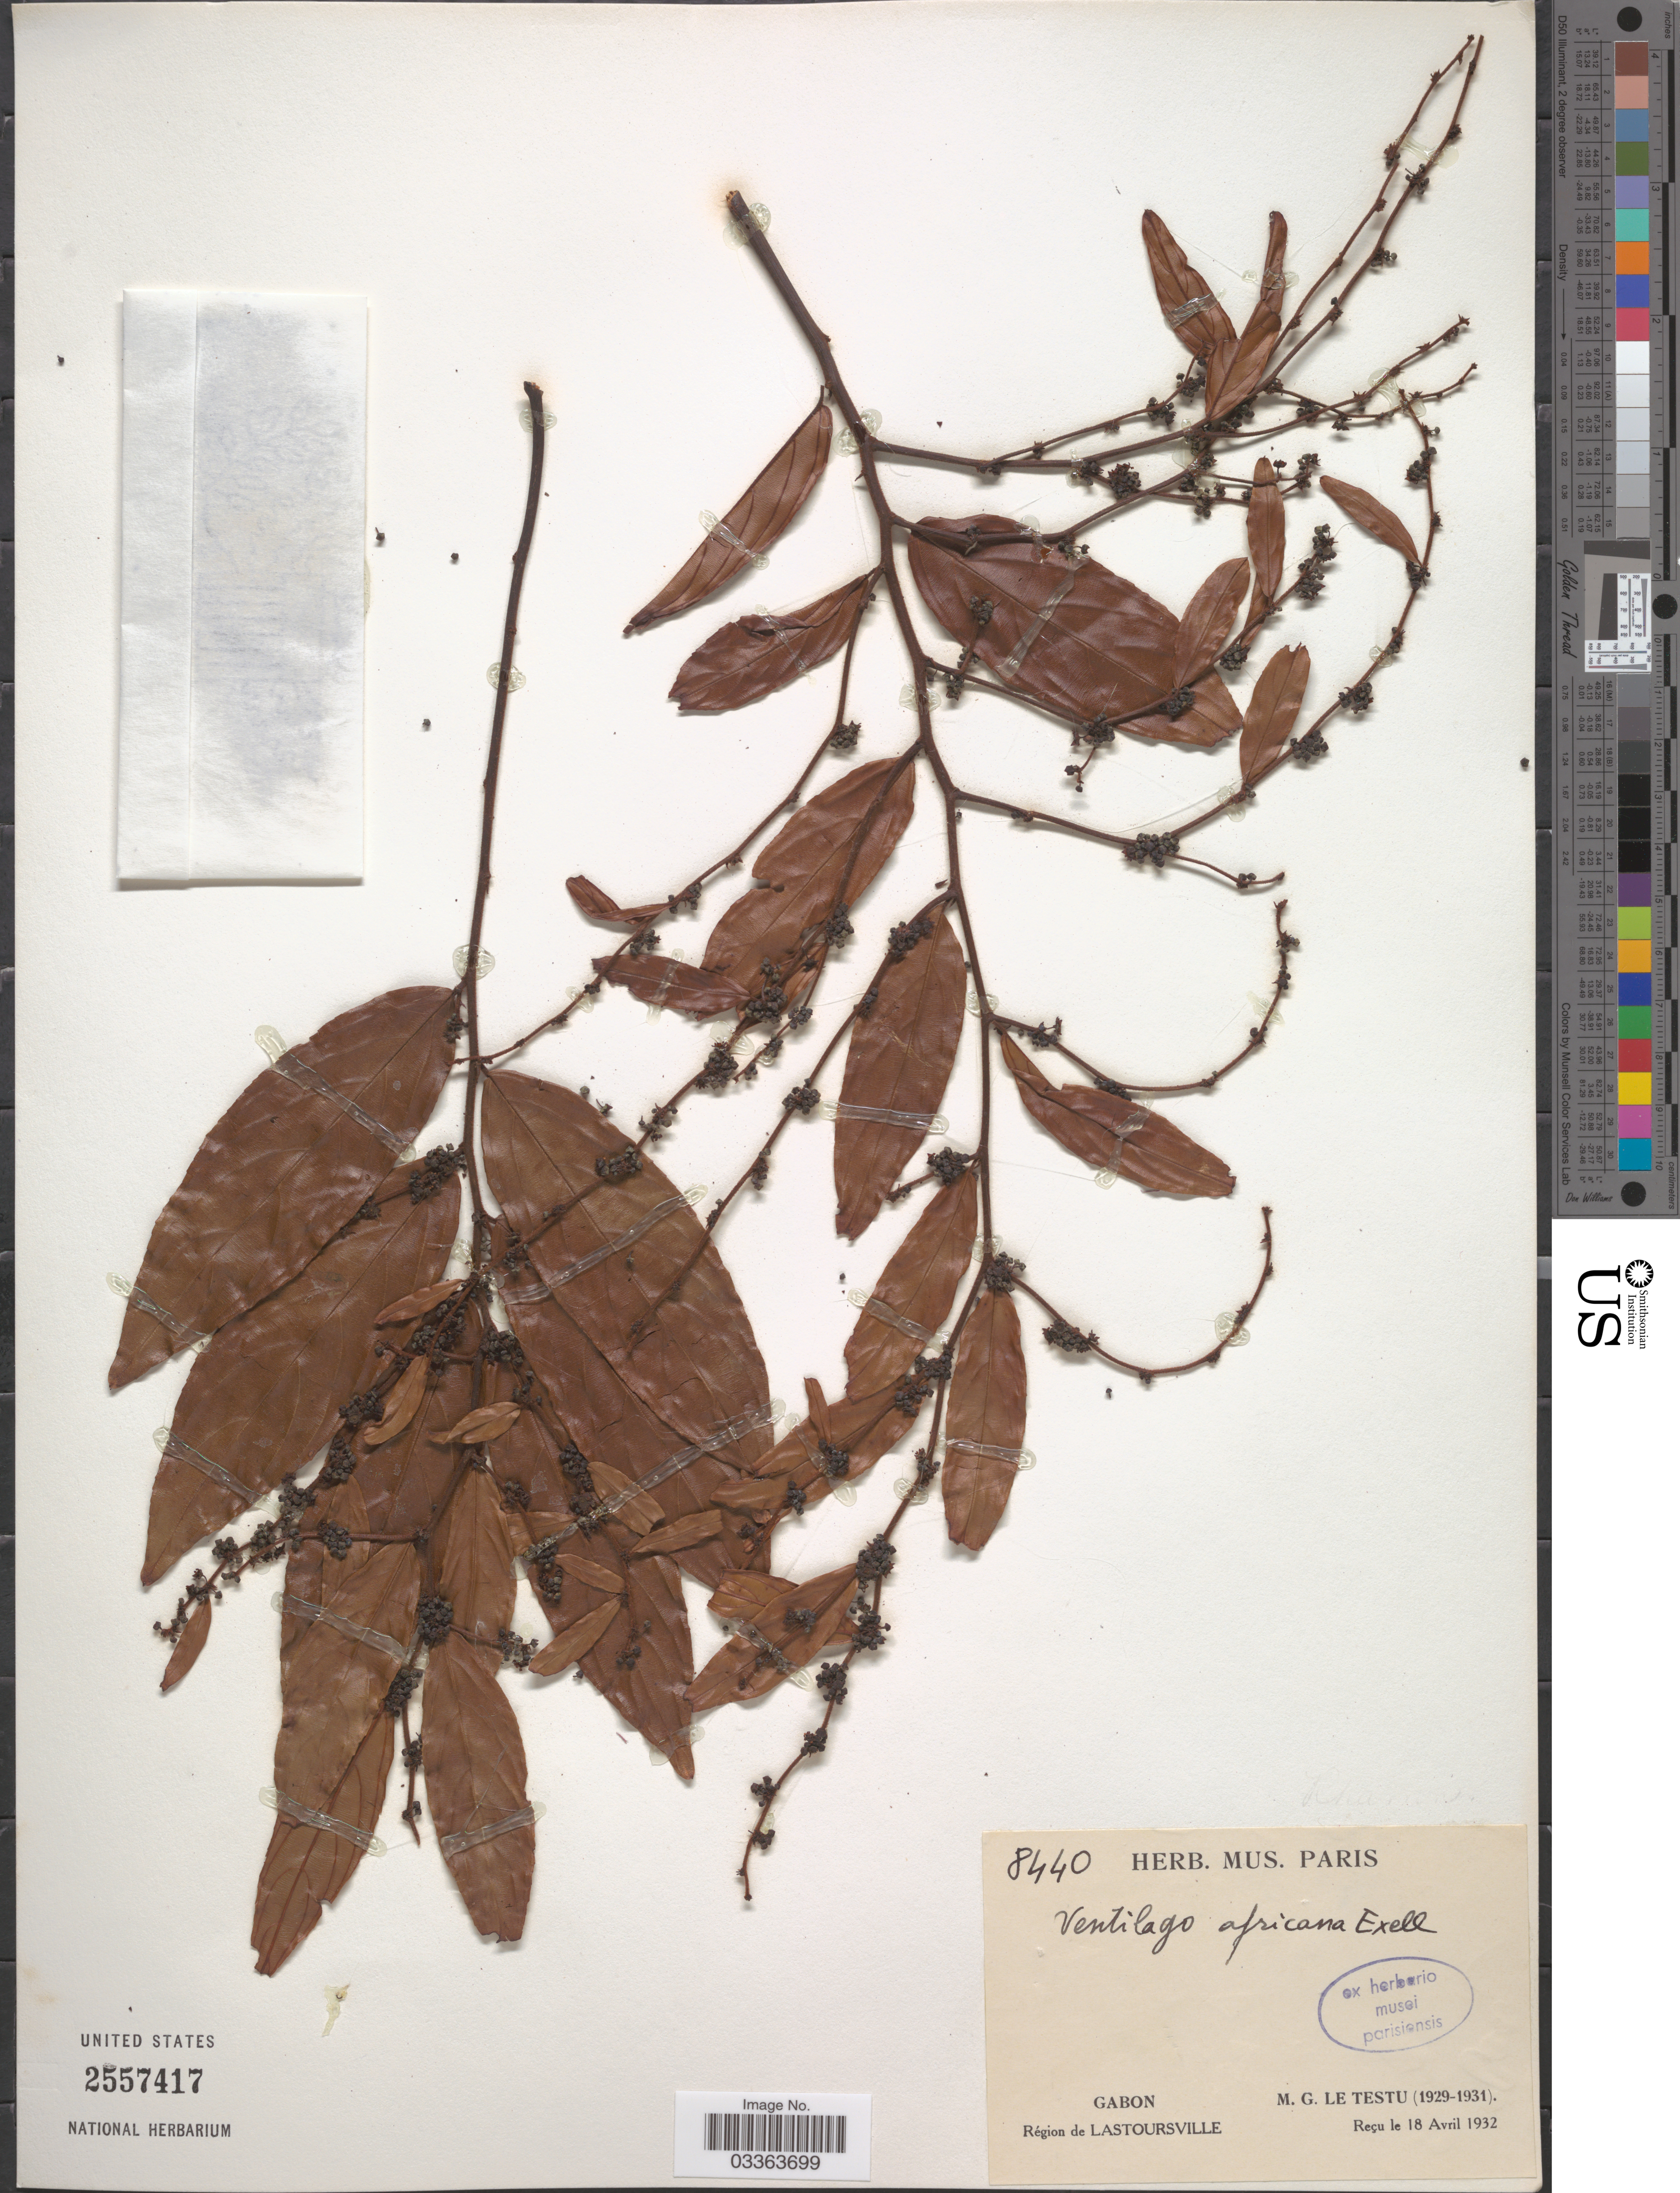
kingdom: Plantae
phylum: Tracheophyta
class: Magnoliopsida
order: Rosales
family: Rhamnaceae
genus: Ventilago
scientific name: Ventilago africana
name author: Exell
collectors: G. Le Testu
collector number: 8440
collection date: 1929/1931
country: Gabon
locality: Région de Lastoursville.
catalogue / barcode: US 2557417